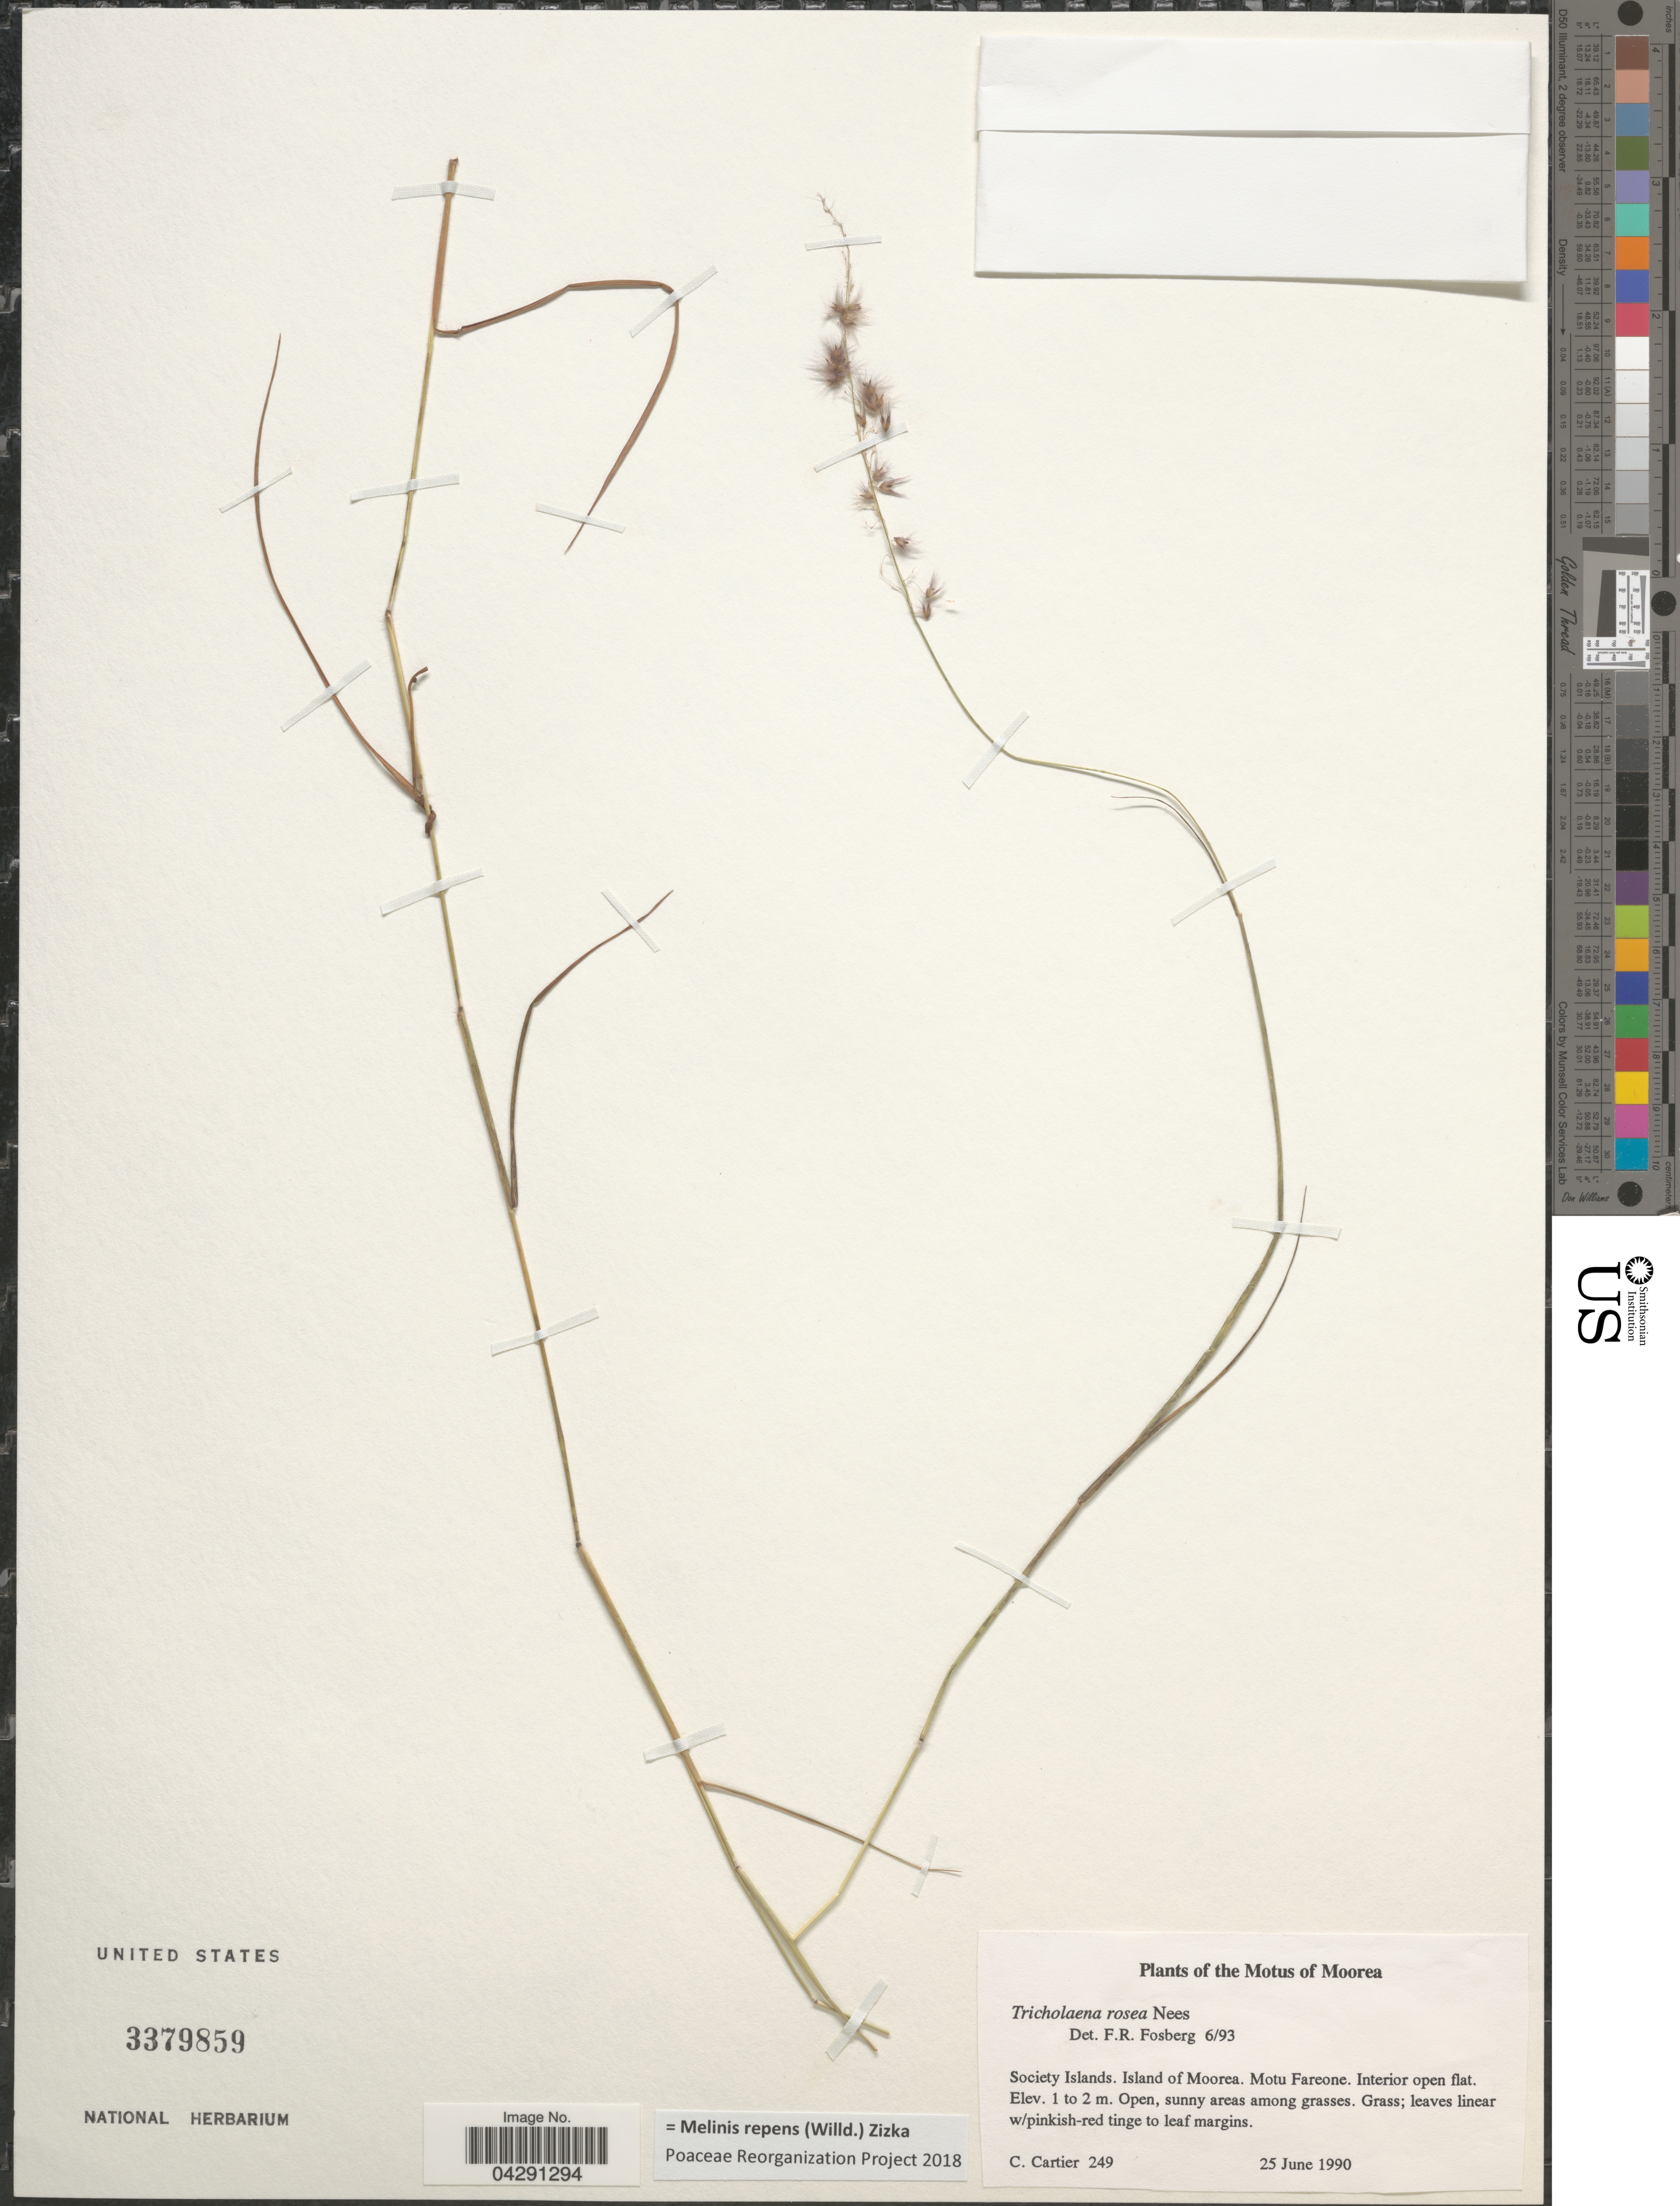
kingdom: Plantae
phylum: Tracheophyta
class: Liliopsida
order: Poales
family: Poaceae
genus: Melinis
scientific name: Melinis repens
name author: (Willd.) Zizka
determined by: Poaceae Reorganization Project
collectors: C. Cartier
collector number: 249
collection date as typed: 25 Jun 1990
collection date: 1990-06-25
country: French Polynesia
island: Moorea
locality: Interior in open areas, Fareone [Society Is.]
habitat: Open, sunny areas among grasses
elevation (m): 1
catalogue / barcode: US 3379859